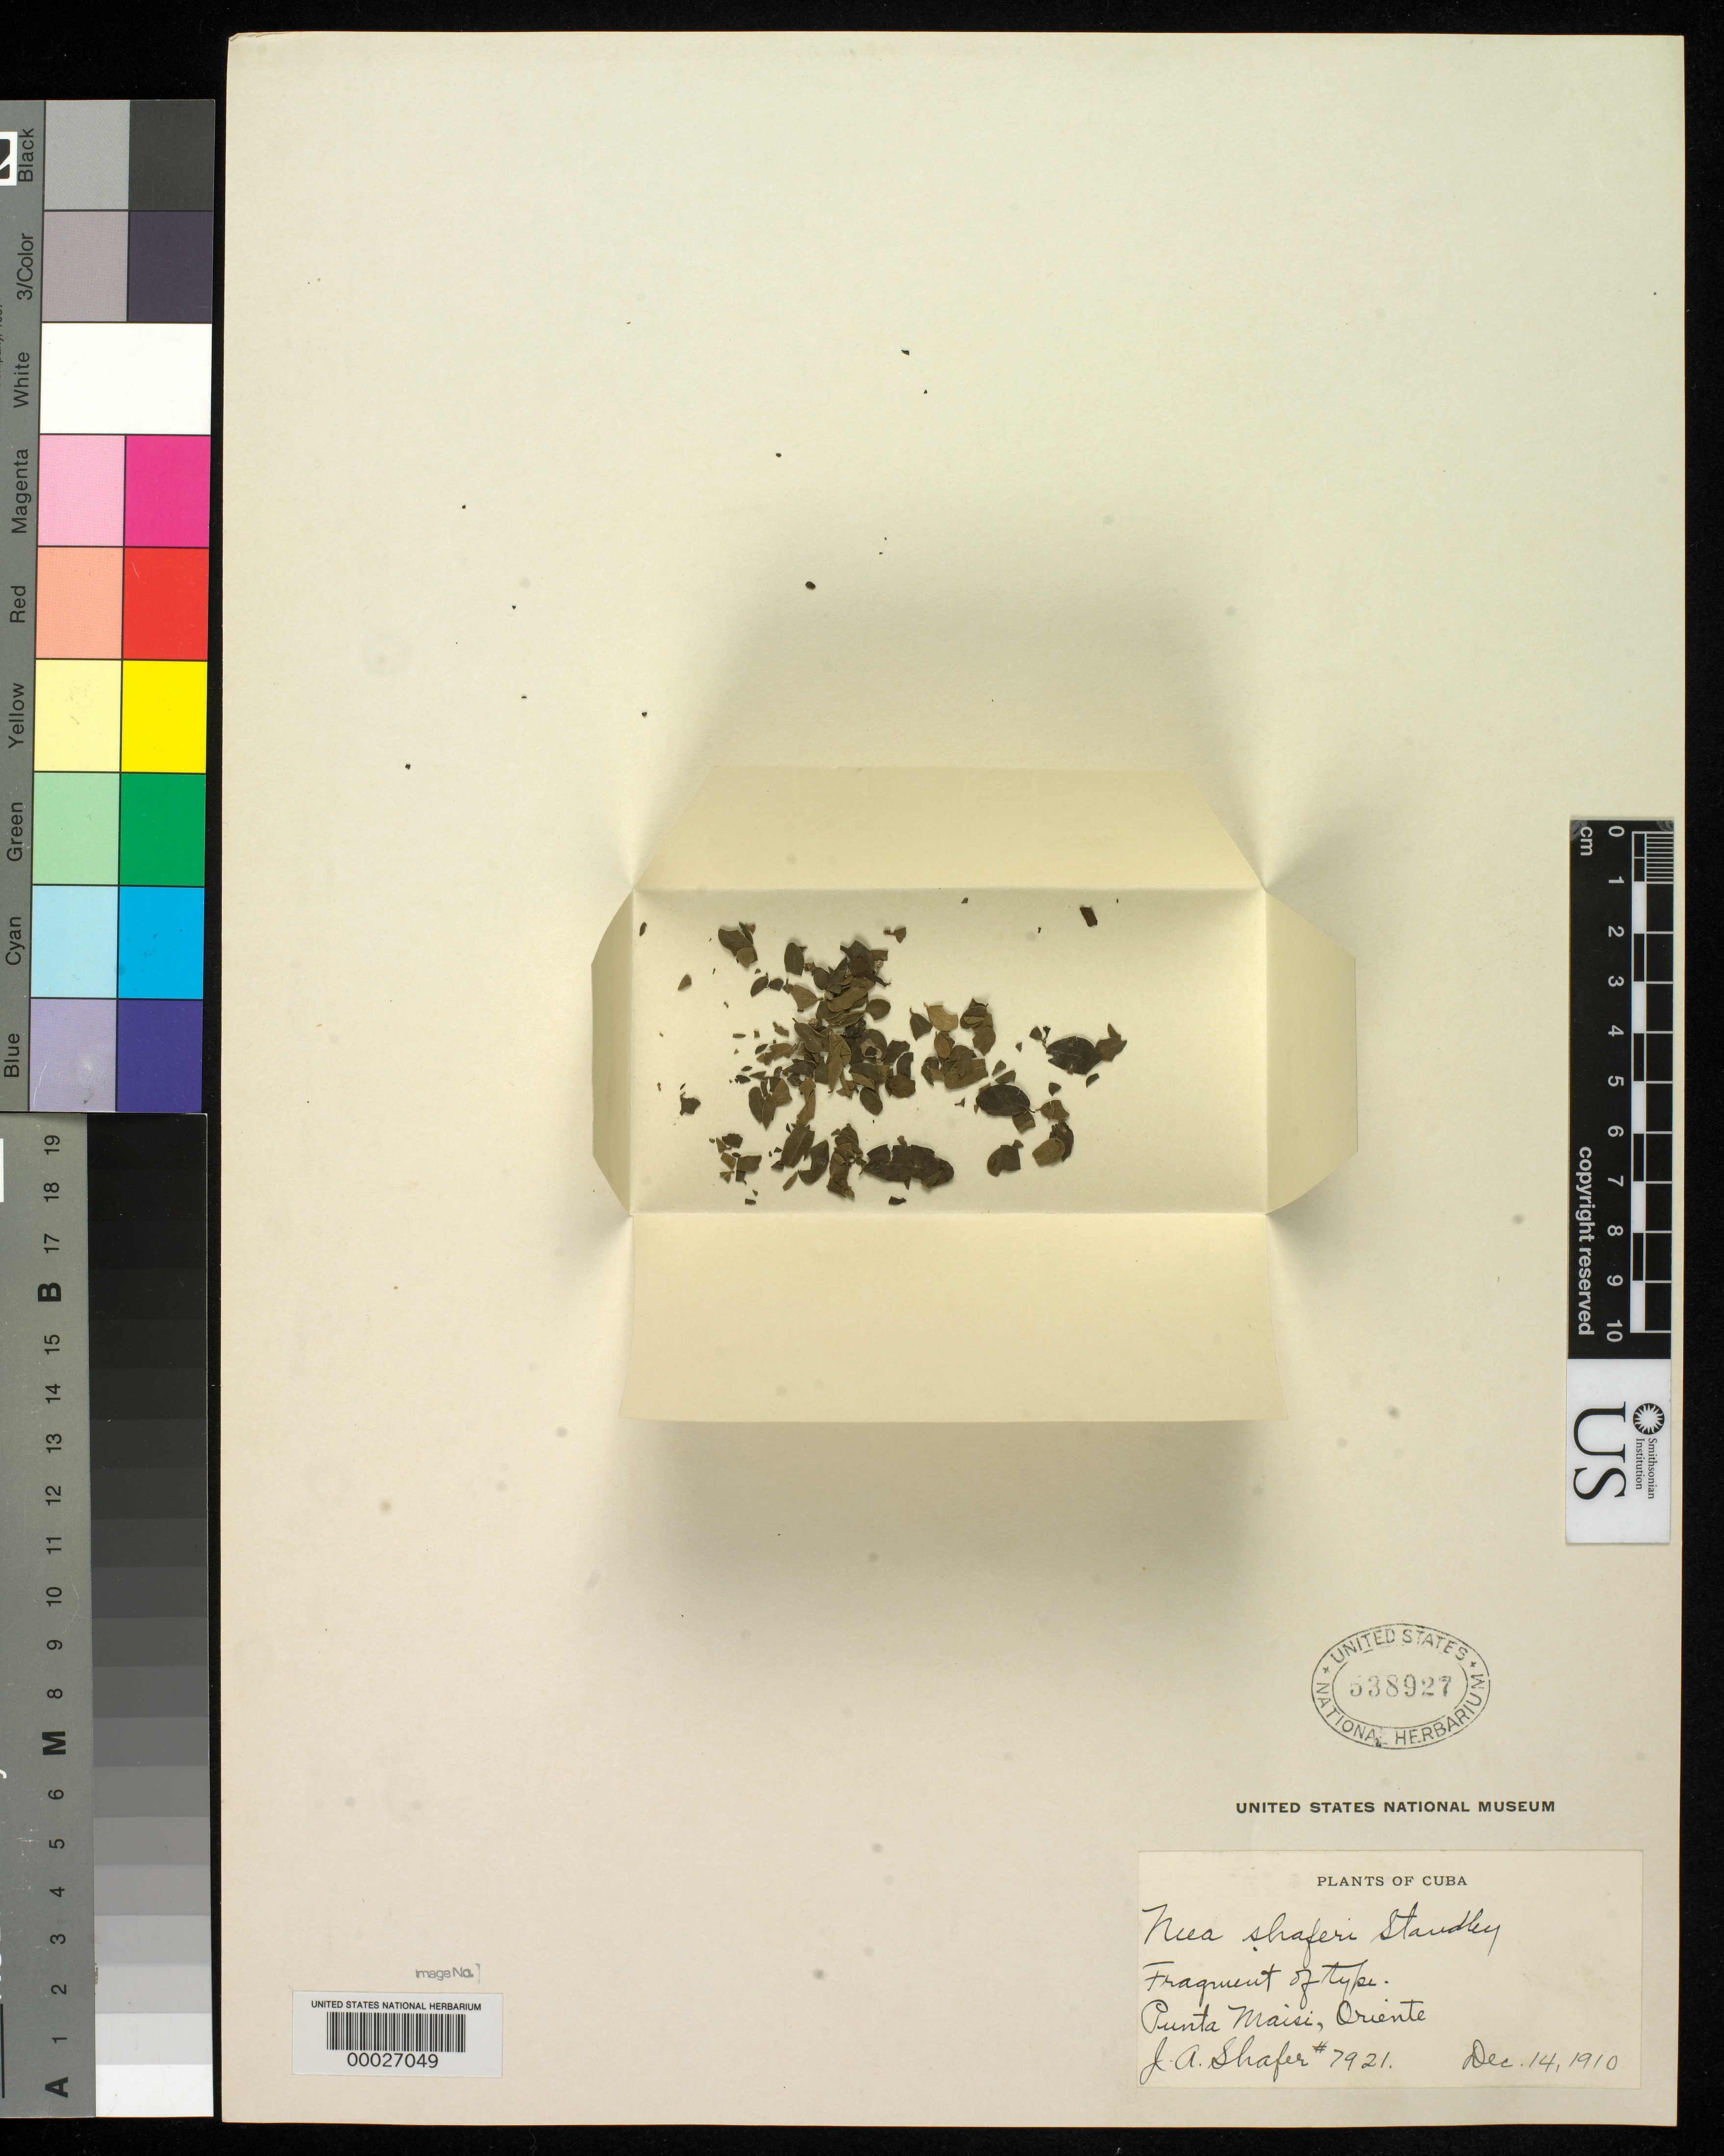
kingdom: Plantae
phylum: Tracheophyta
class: Magnoliopsida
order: Caryophyllales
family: Nyctaginaceae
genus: Neea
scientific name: Neea shaferi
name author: Standl.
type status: Isotype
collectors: J. A. Shafer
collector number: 7921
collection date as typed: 14 Dec 1910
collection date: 1910-12-14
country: Cuba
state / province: Oriente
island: Greater Antilles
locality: Punta Maisi.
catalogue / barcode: US 538927